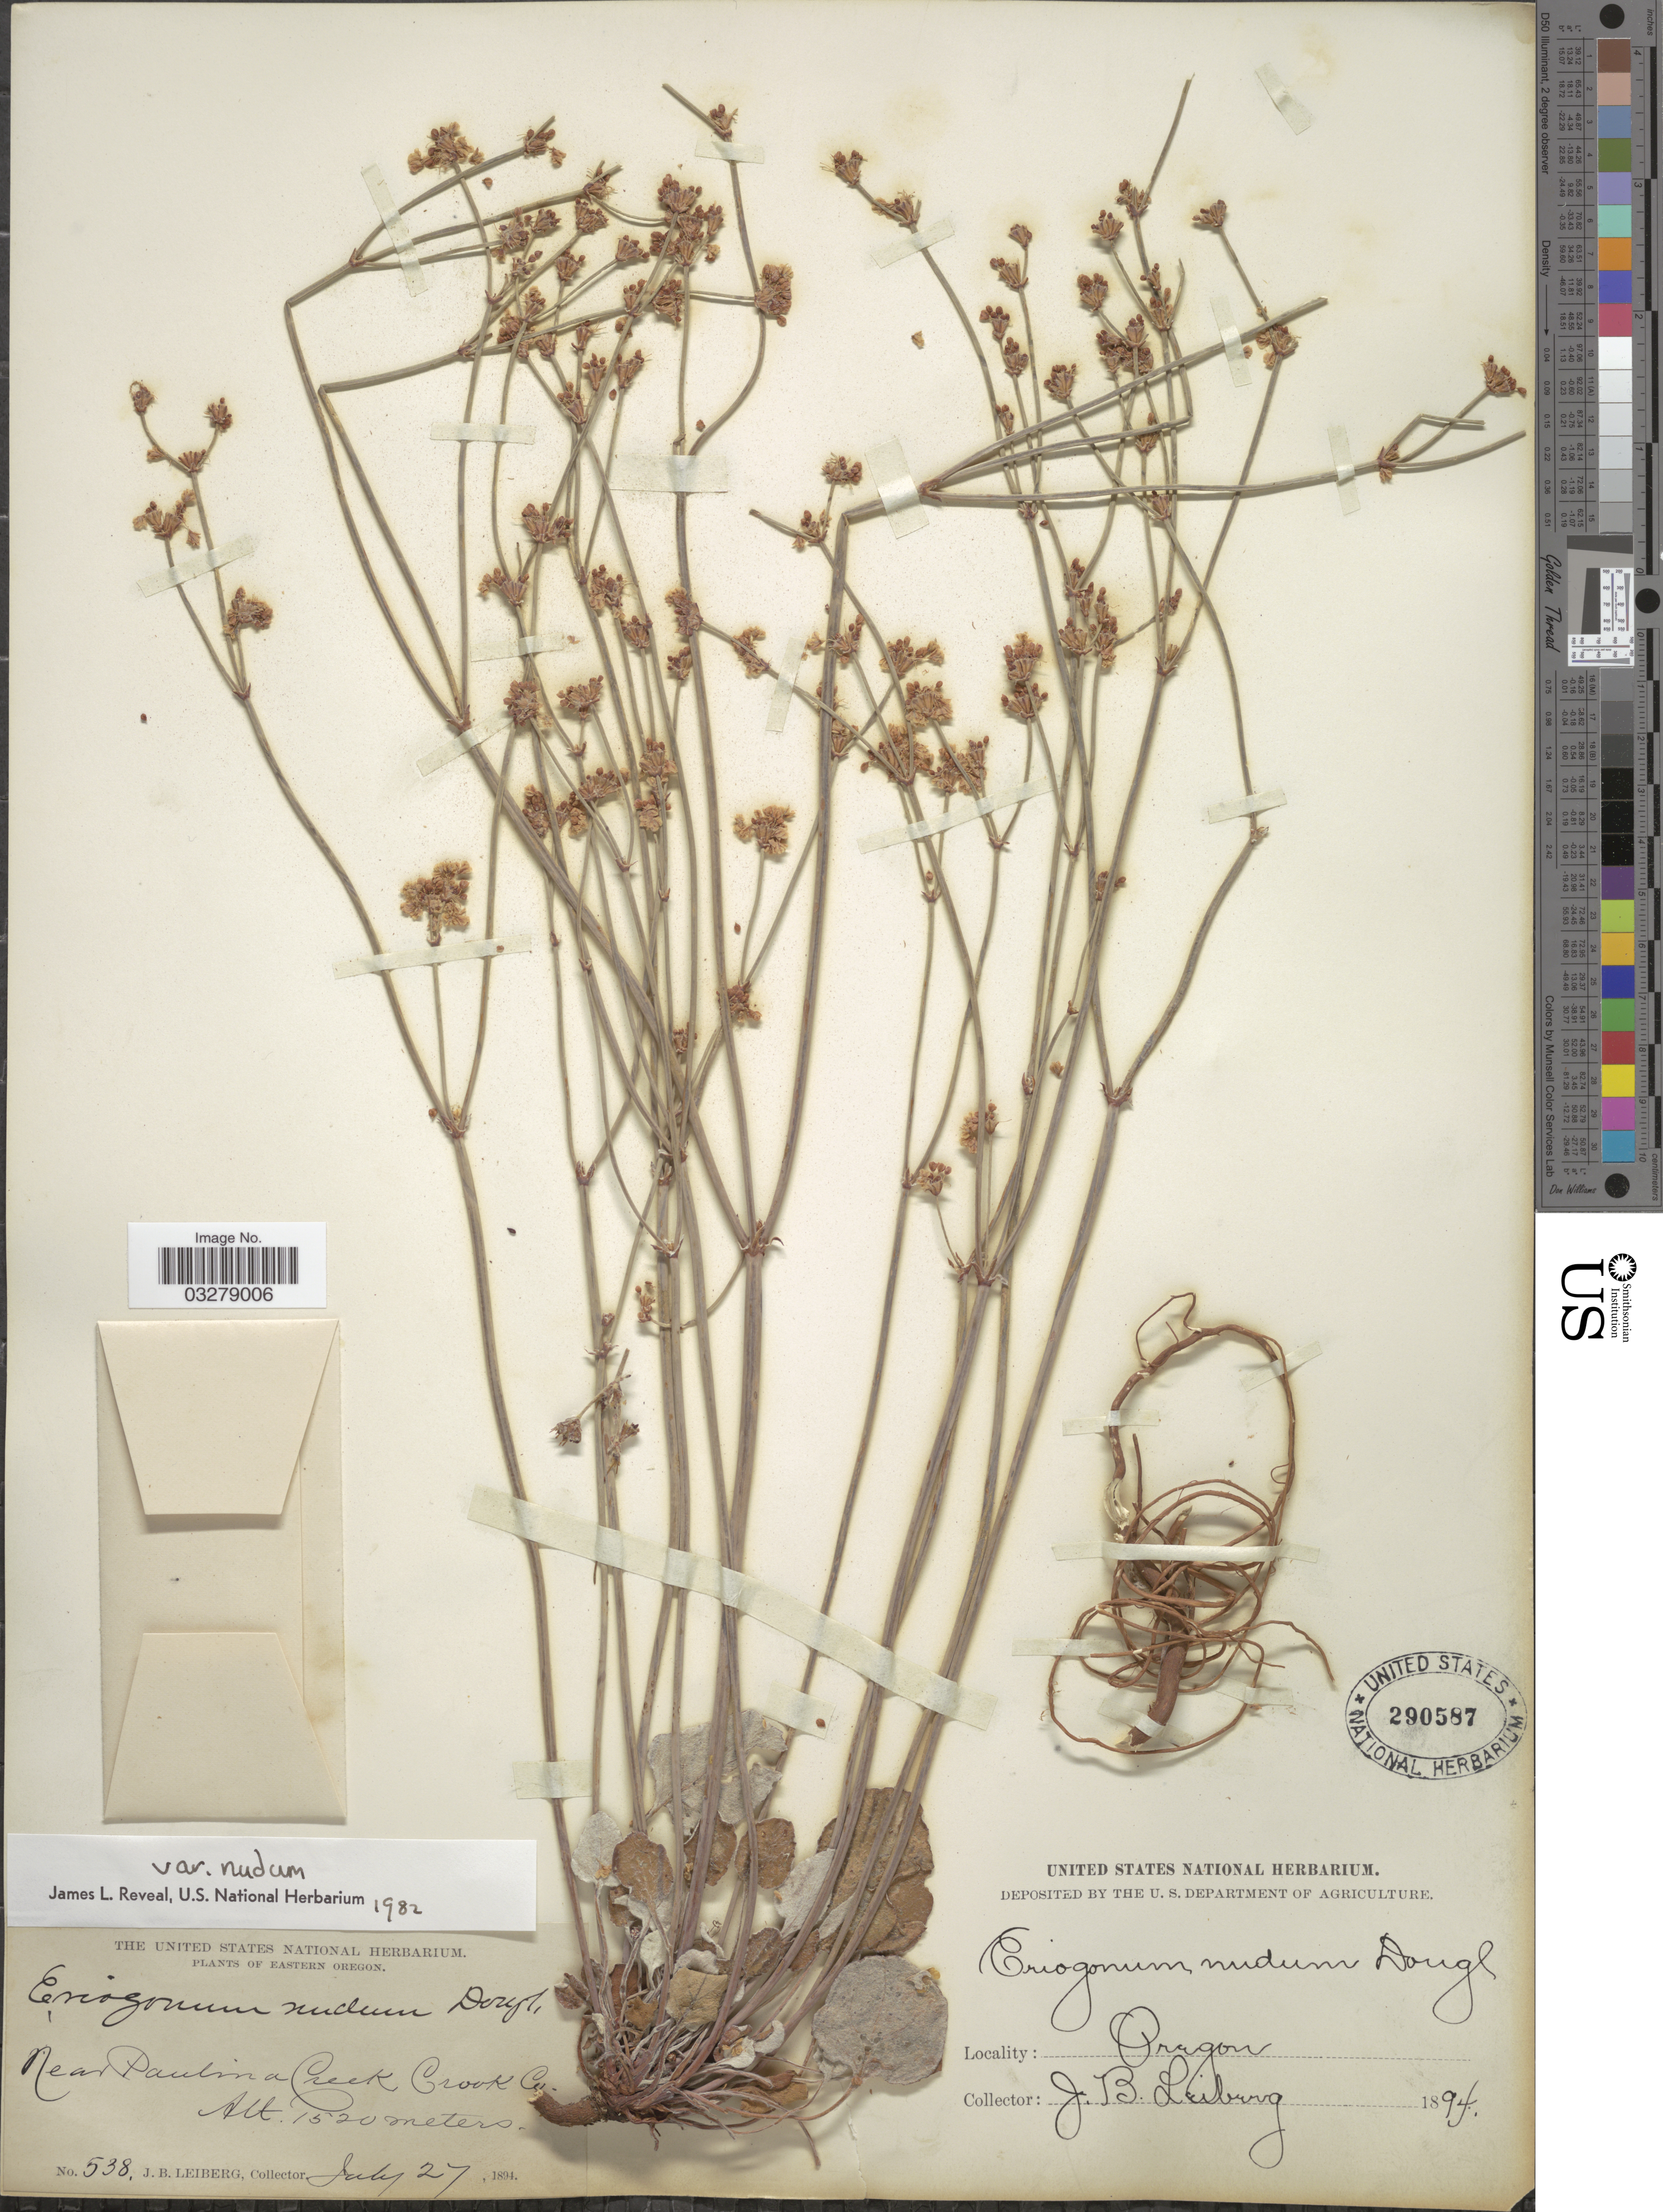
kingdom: Plantae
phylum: Tracheophyta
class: Magnoliopsida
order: Caryophyllales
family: Polygonaceae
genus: Eriogonum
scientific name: Eriogonum nudum var. nudum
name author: Douglas ex Benth.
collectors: J. B. Leiberg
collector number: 538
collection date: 1894-07-27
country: United States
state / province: Oregon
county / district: Crook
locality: Eastern Oregon, Near Paulina Creek, Crook Co.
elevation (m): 1520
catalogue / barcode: US 290587